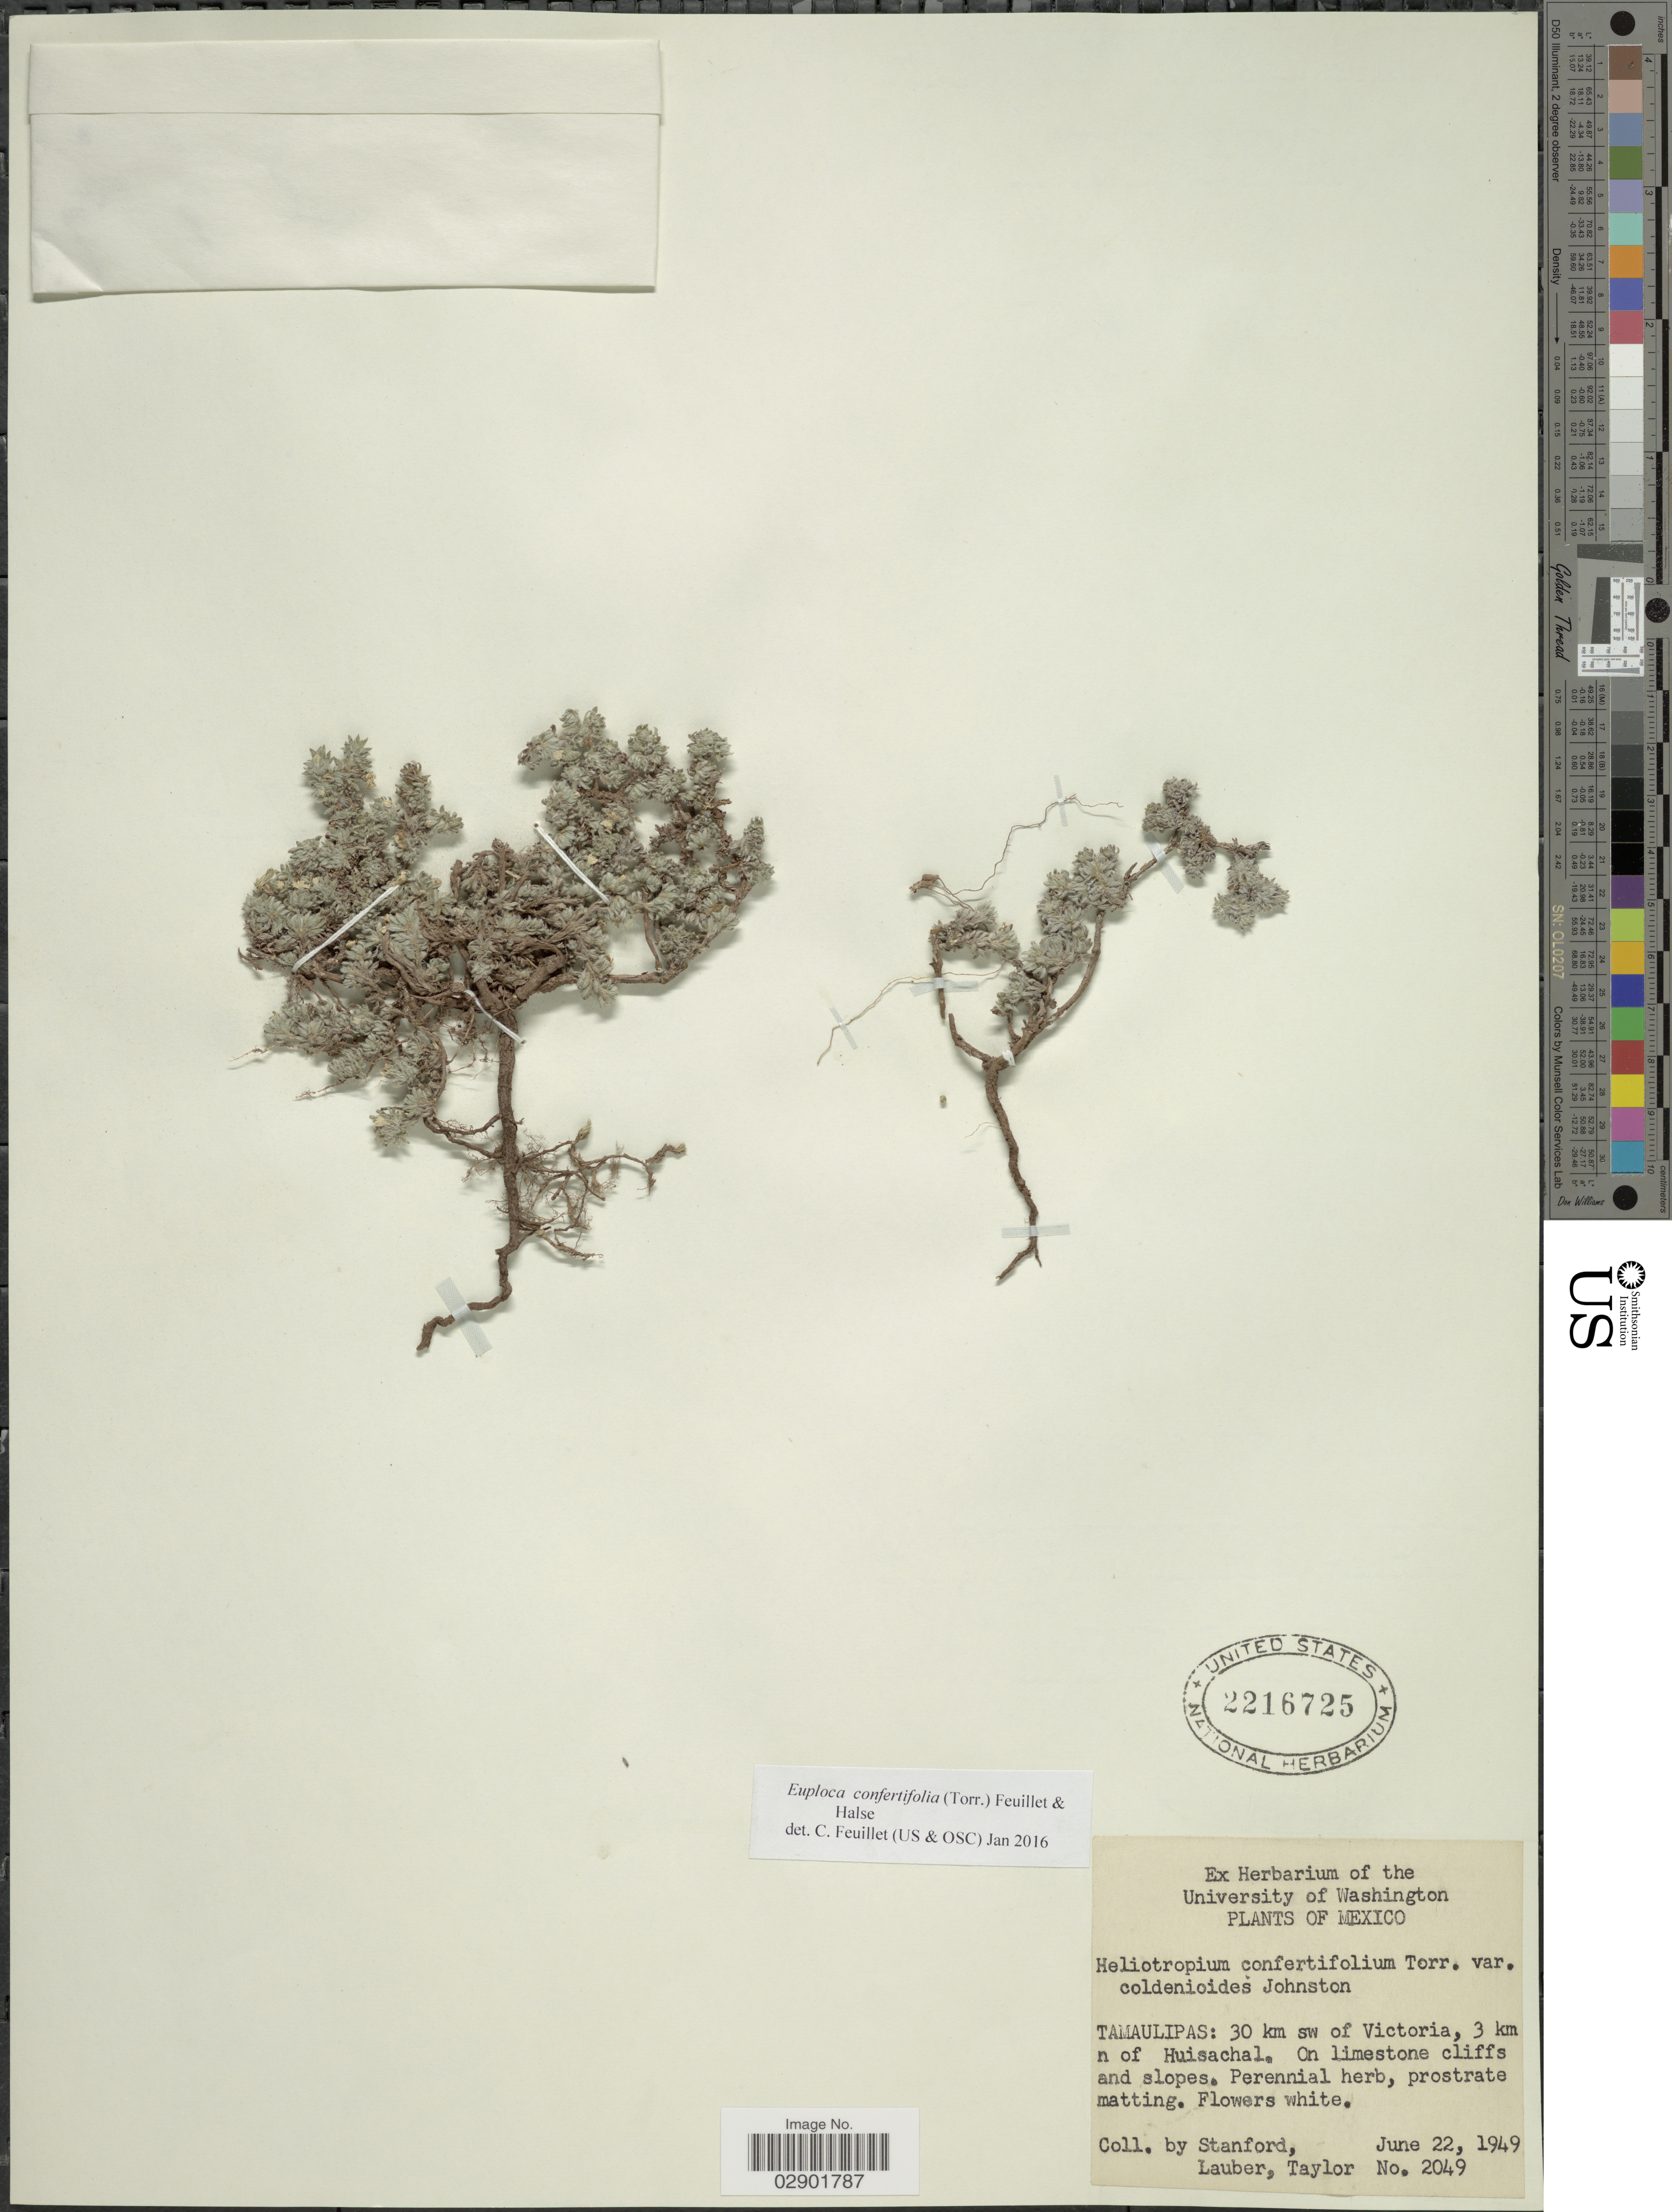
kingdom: Plantae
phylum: Tracheophyta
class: Magnoliopsida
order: Boraginales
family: Heliotropiaceae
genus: Euploca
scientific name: Euploca confertifolium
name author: (Torr.) Feuillet & Halse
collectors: -. Stanford, -. Lauber & -. Taylor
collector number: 2049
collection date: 1949-06-22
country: Mexico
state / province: Tamaulipas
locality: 30 km sw of Victoria, 3 km n of Huisachal.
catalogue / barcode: US 2216725